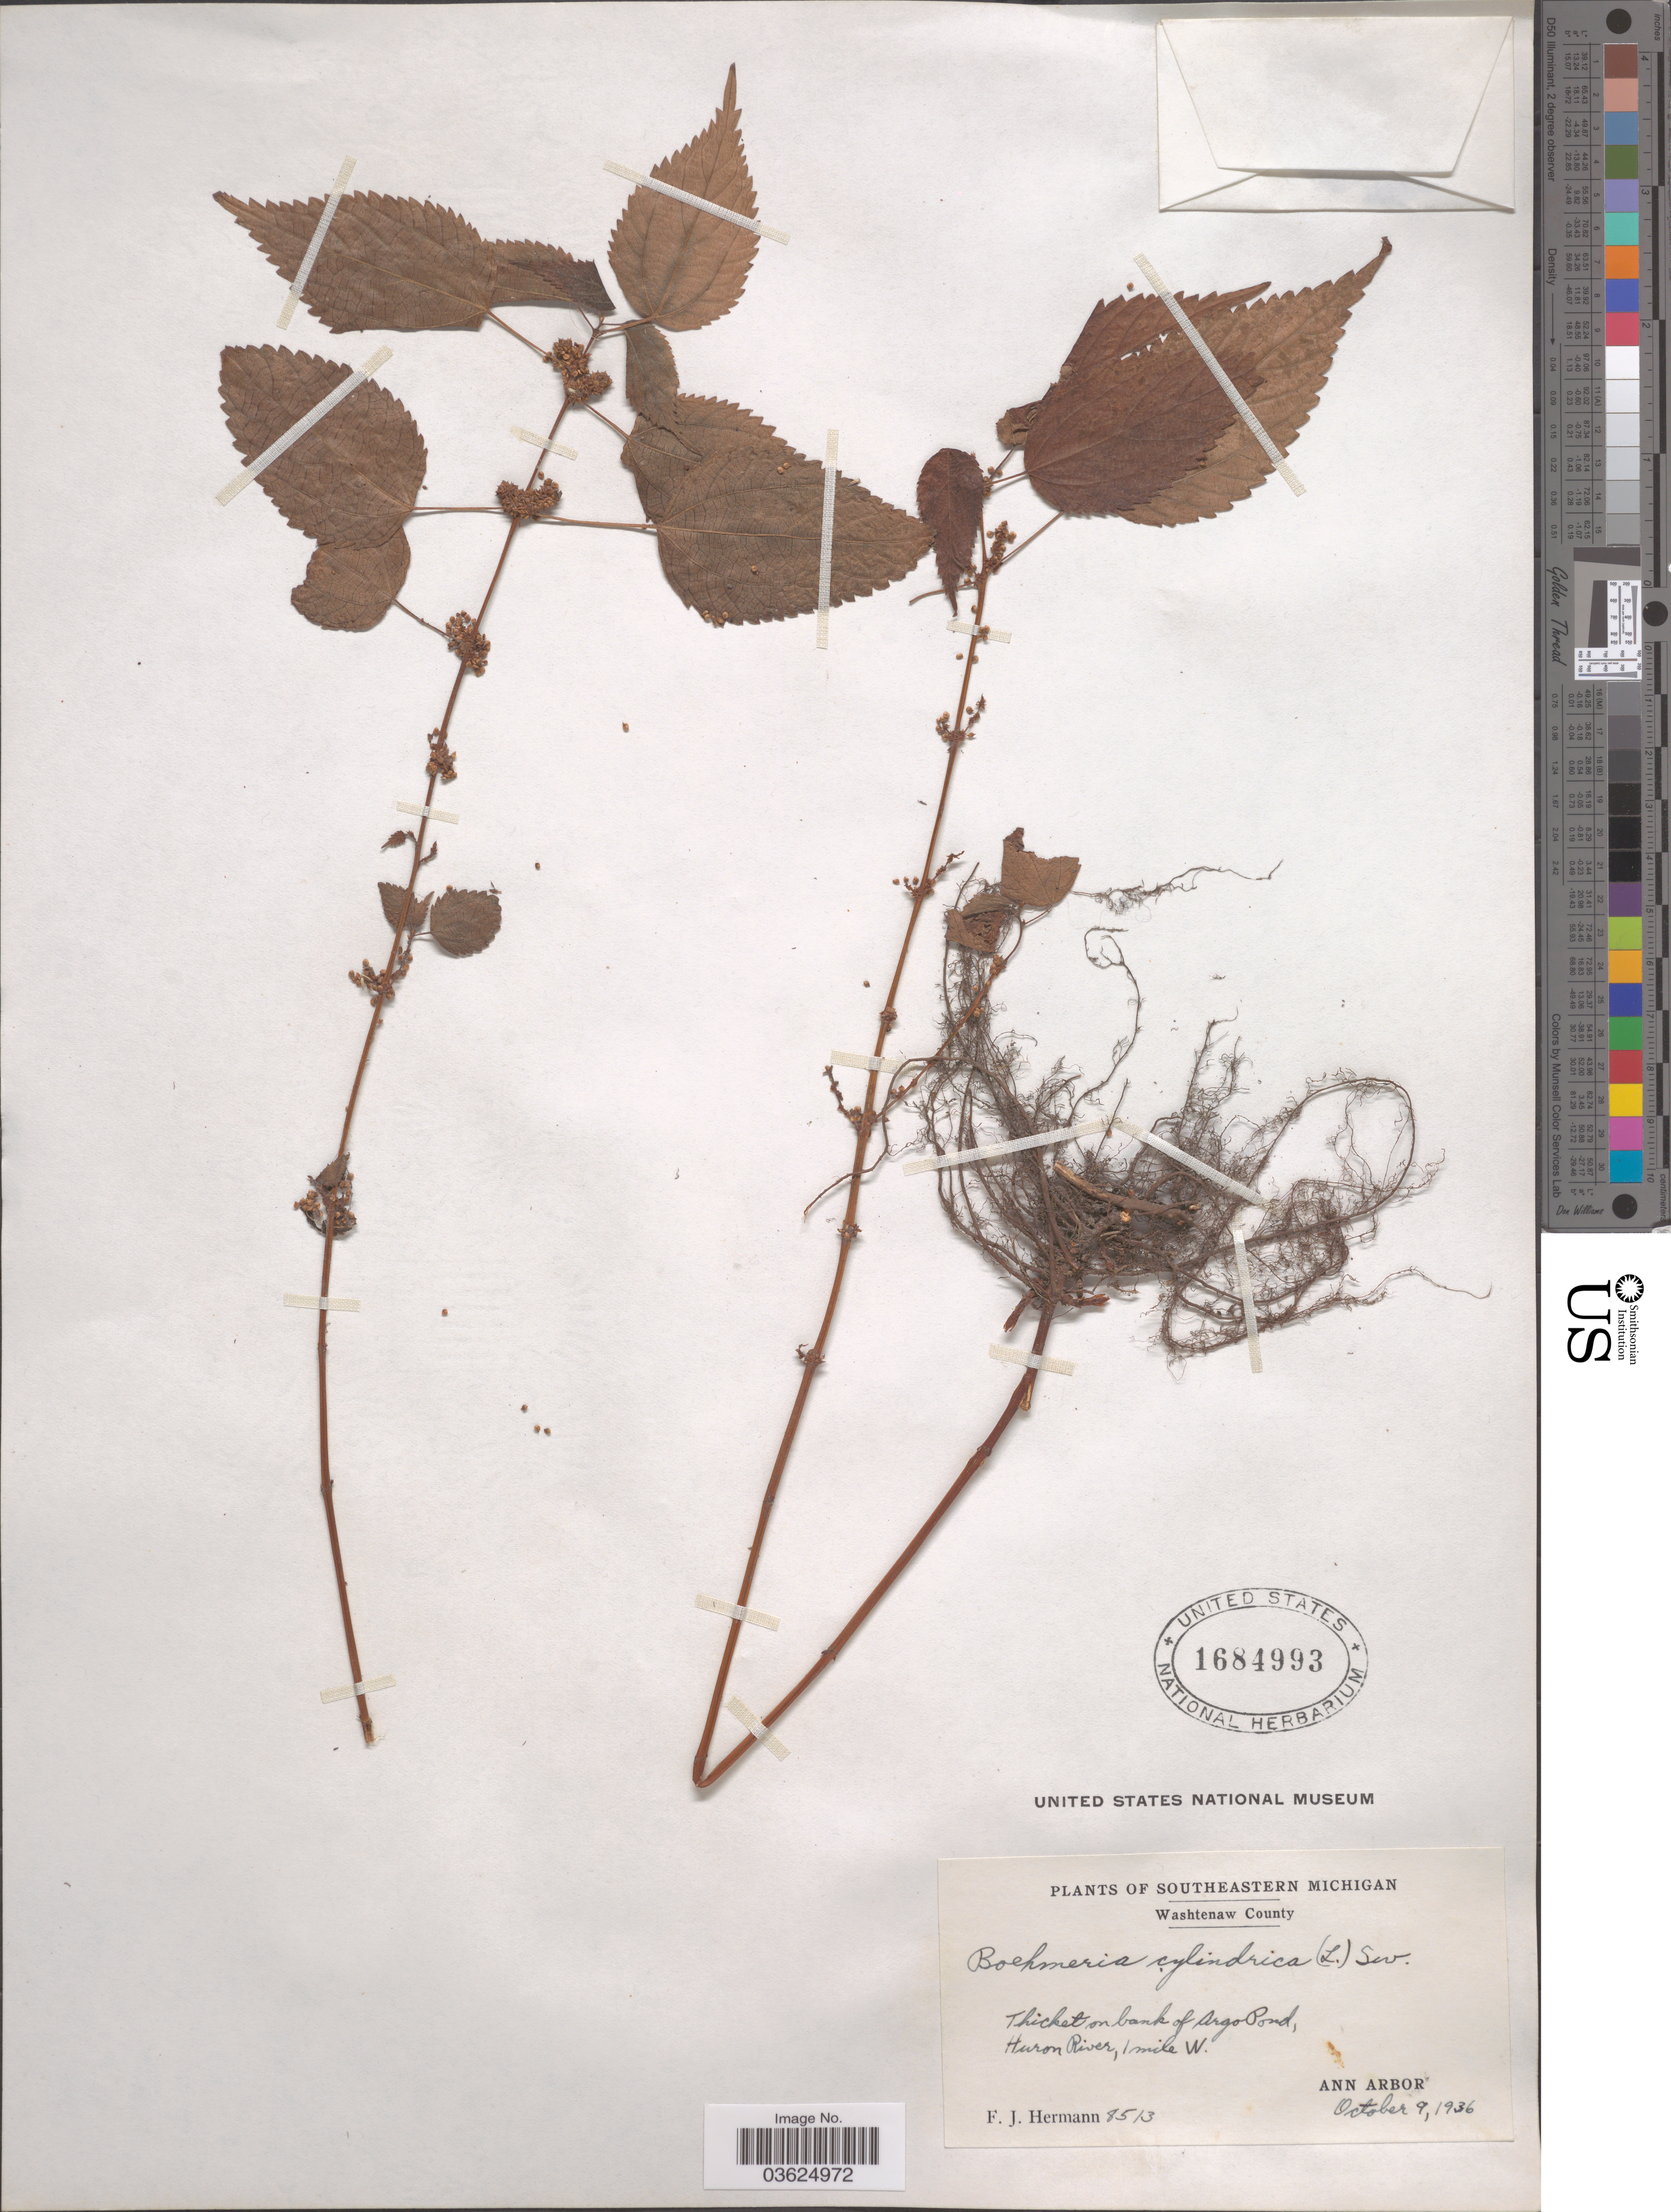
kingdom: Plantae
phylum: Tracheophyta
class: Magnoliopsida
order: Rosales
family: Urticaceae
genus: Boehmeria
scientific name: Boehmeria cylindrica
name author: (L.) Sw.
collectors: F. J. Hermann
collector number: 8513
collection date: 1936-10-09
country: United States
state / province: Michigan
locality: Southeastern Michigan. Washtenaw County. Thicket on bank of Argo Pond, Huron River, 1 mile W. Ann Arbor.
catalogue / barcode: US 1684993